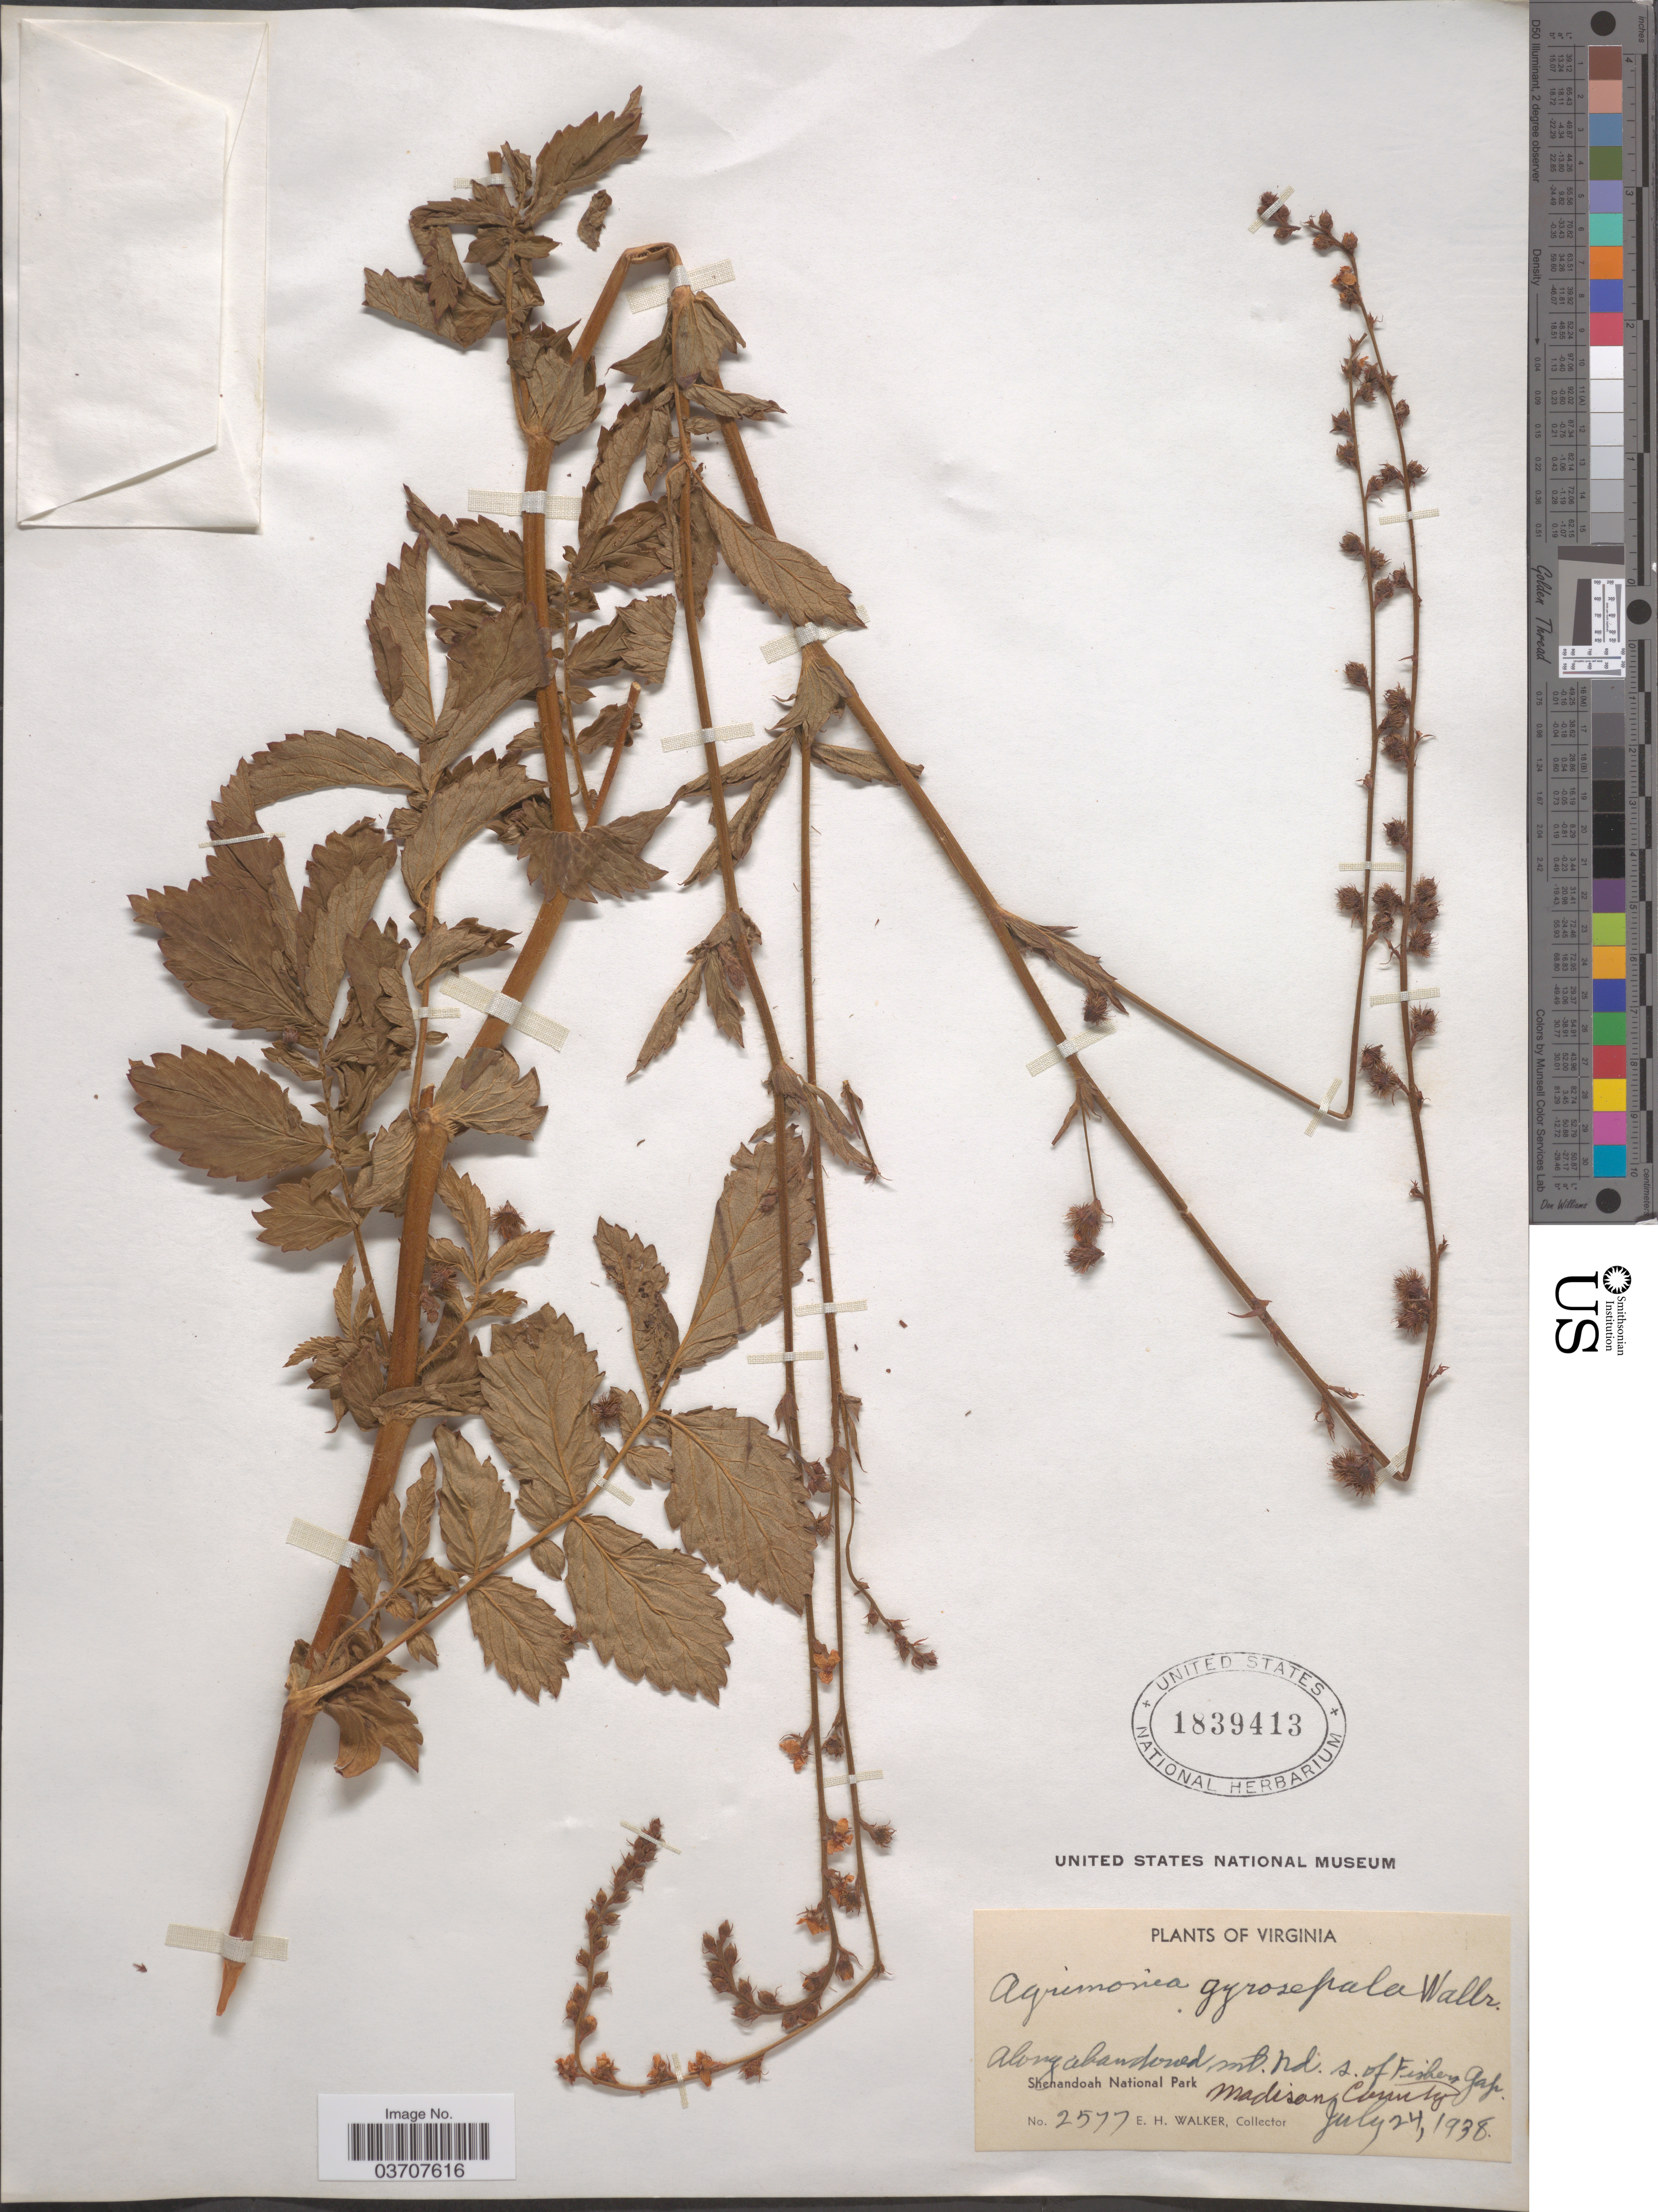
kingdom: Plantae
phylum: Tracheophyta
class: Magnoliopsida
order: Rosales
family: Rosaceae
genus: Agrimonia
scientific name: Agrimonia gryposepala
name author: Wallr.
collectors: E. H. Walker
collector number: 2577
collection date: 1938-07-24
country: United States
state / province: Virginia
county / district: Madison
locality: Along abandoned mt. rd. s. of Fishers Gap. Shenandoah National Park. Madison County.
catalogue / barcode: US 1839413